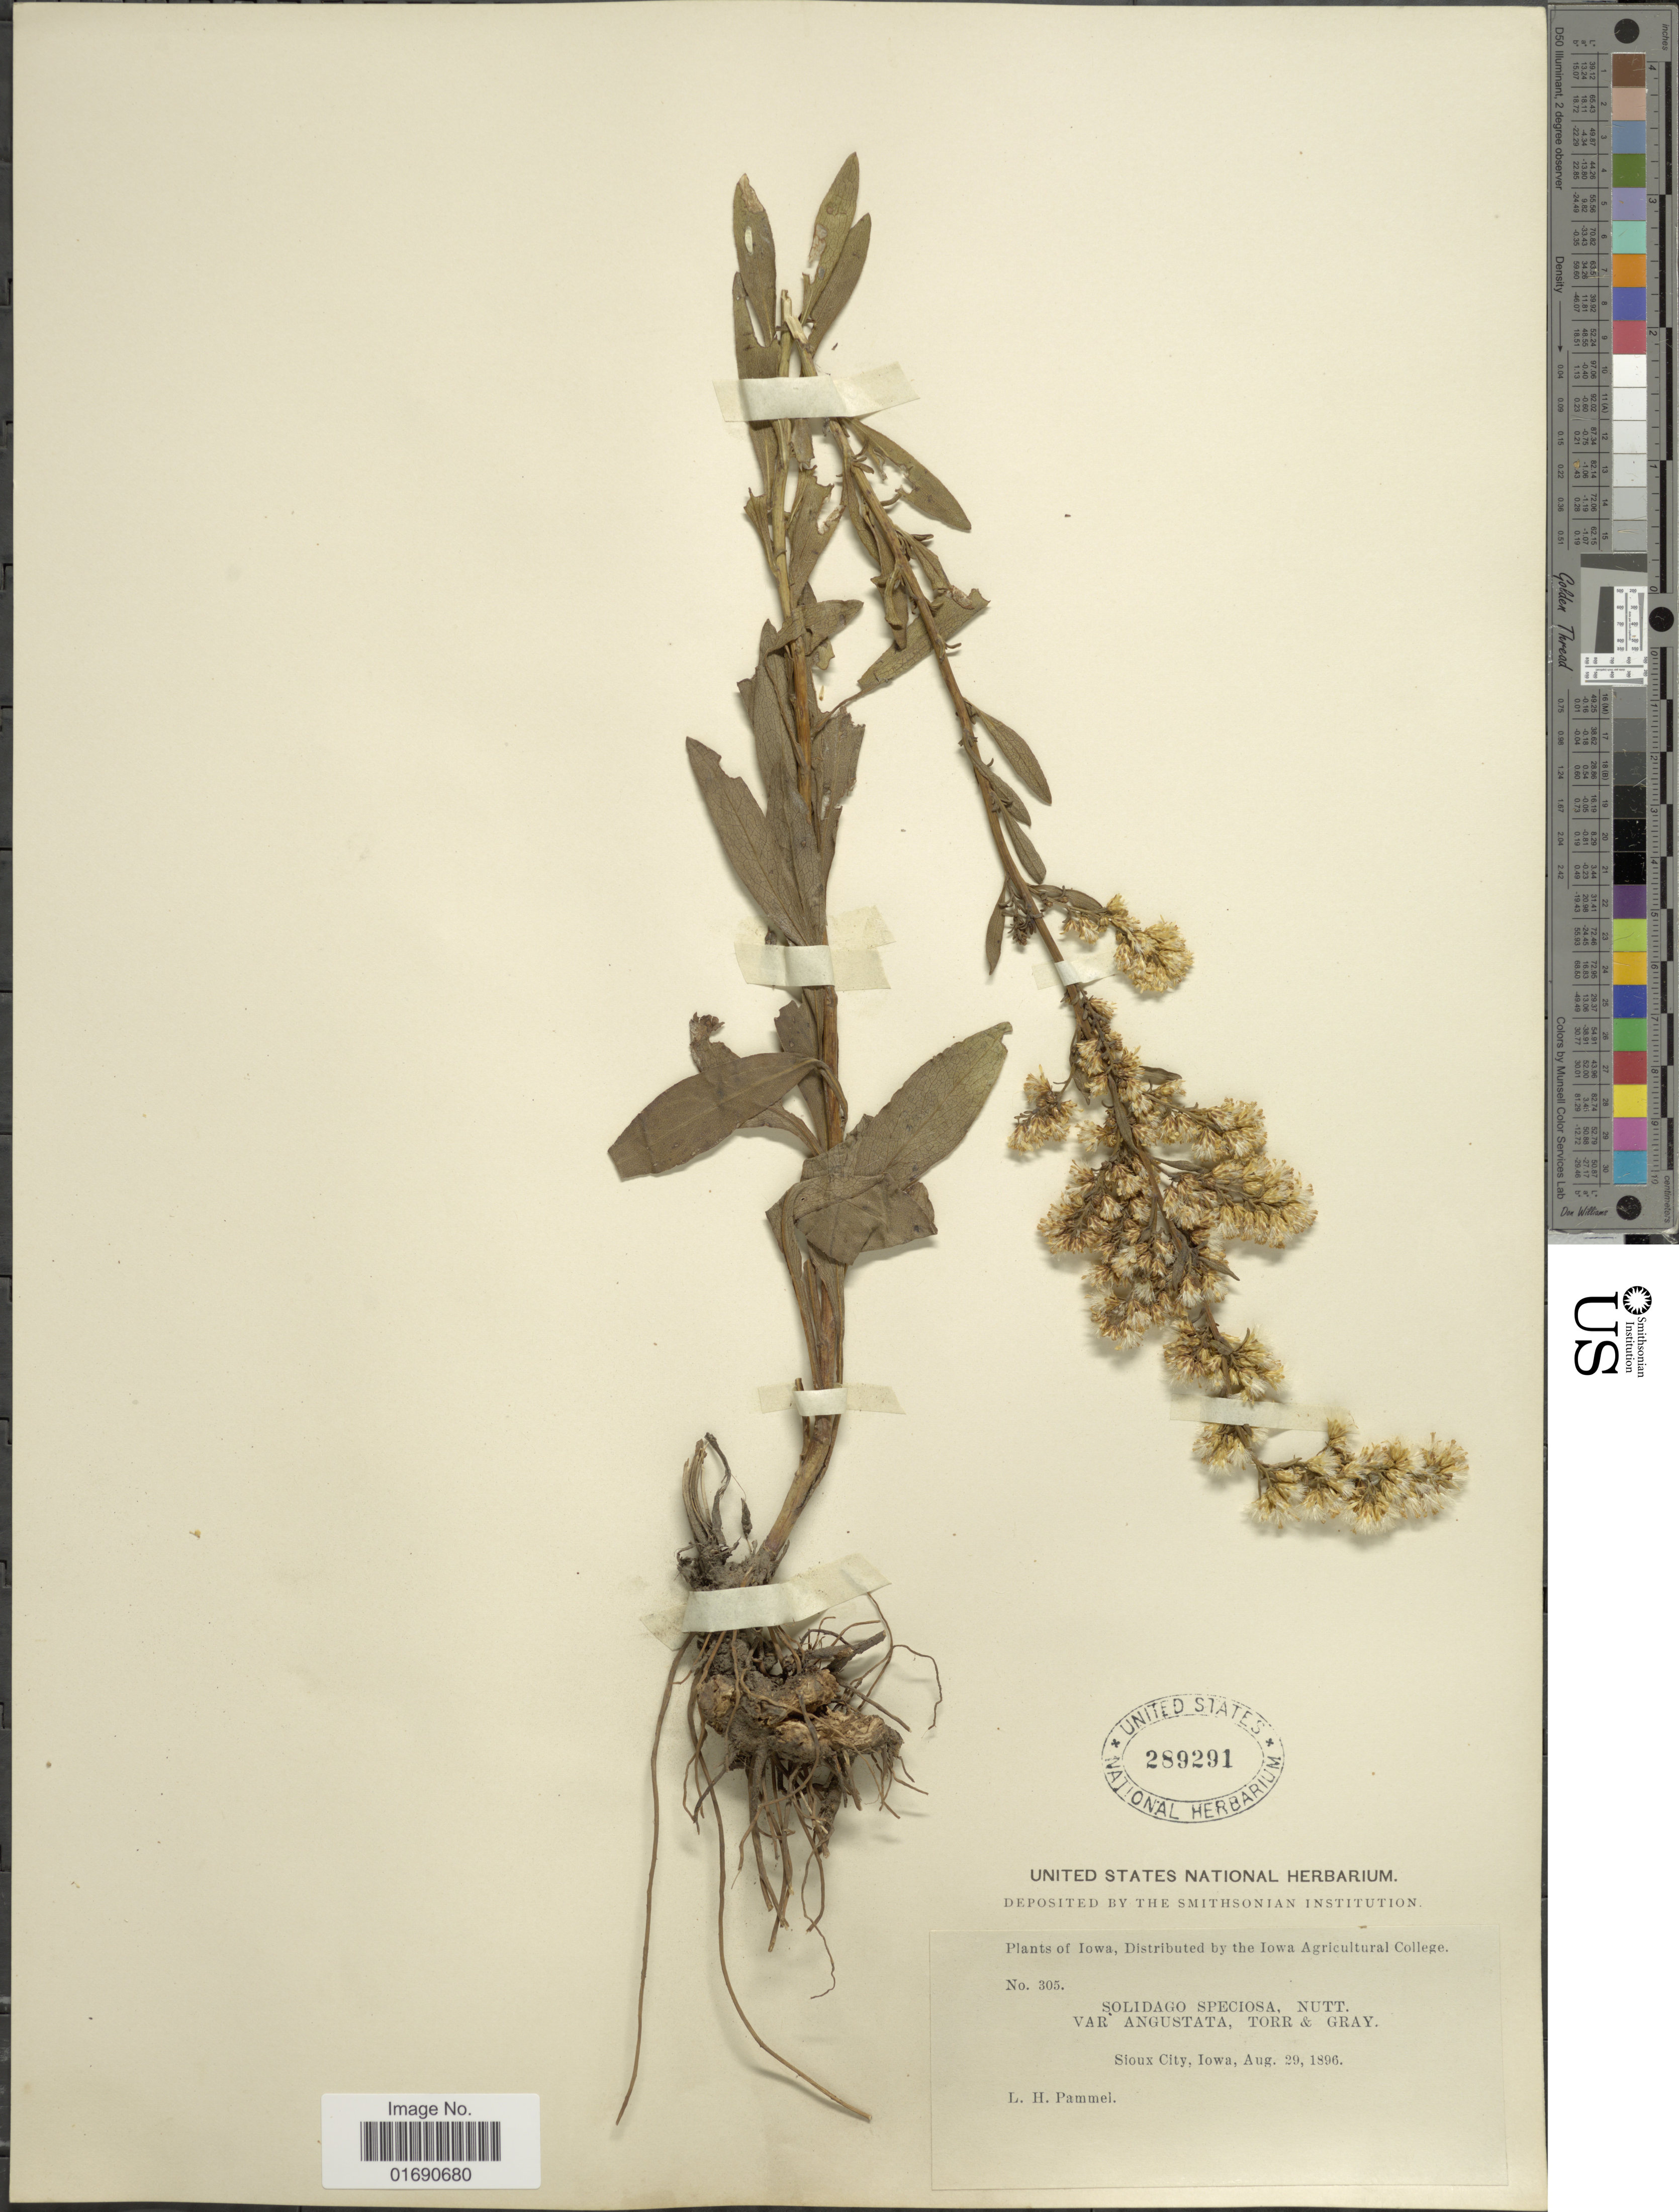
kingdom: Plantae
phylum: Tracheophyta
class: Magnoliopsida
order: Asterales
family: Asteraceae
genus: Solidago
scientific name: Solidago speciosa var. angustata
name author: Torr. & A. Gray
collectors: L. Pammel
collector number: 305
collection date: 1896-08-29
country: United States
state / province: Iowa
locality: Sioux City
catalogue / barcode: US 289291